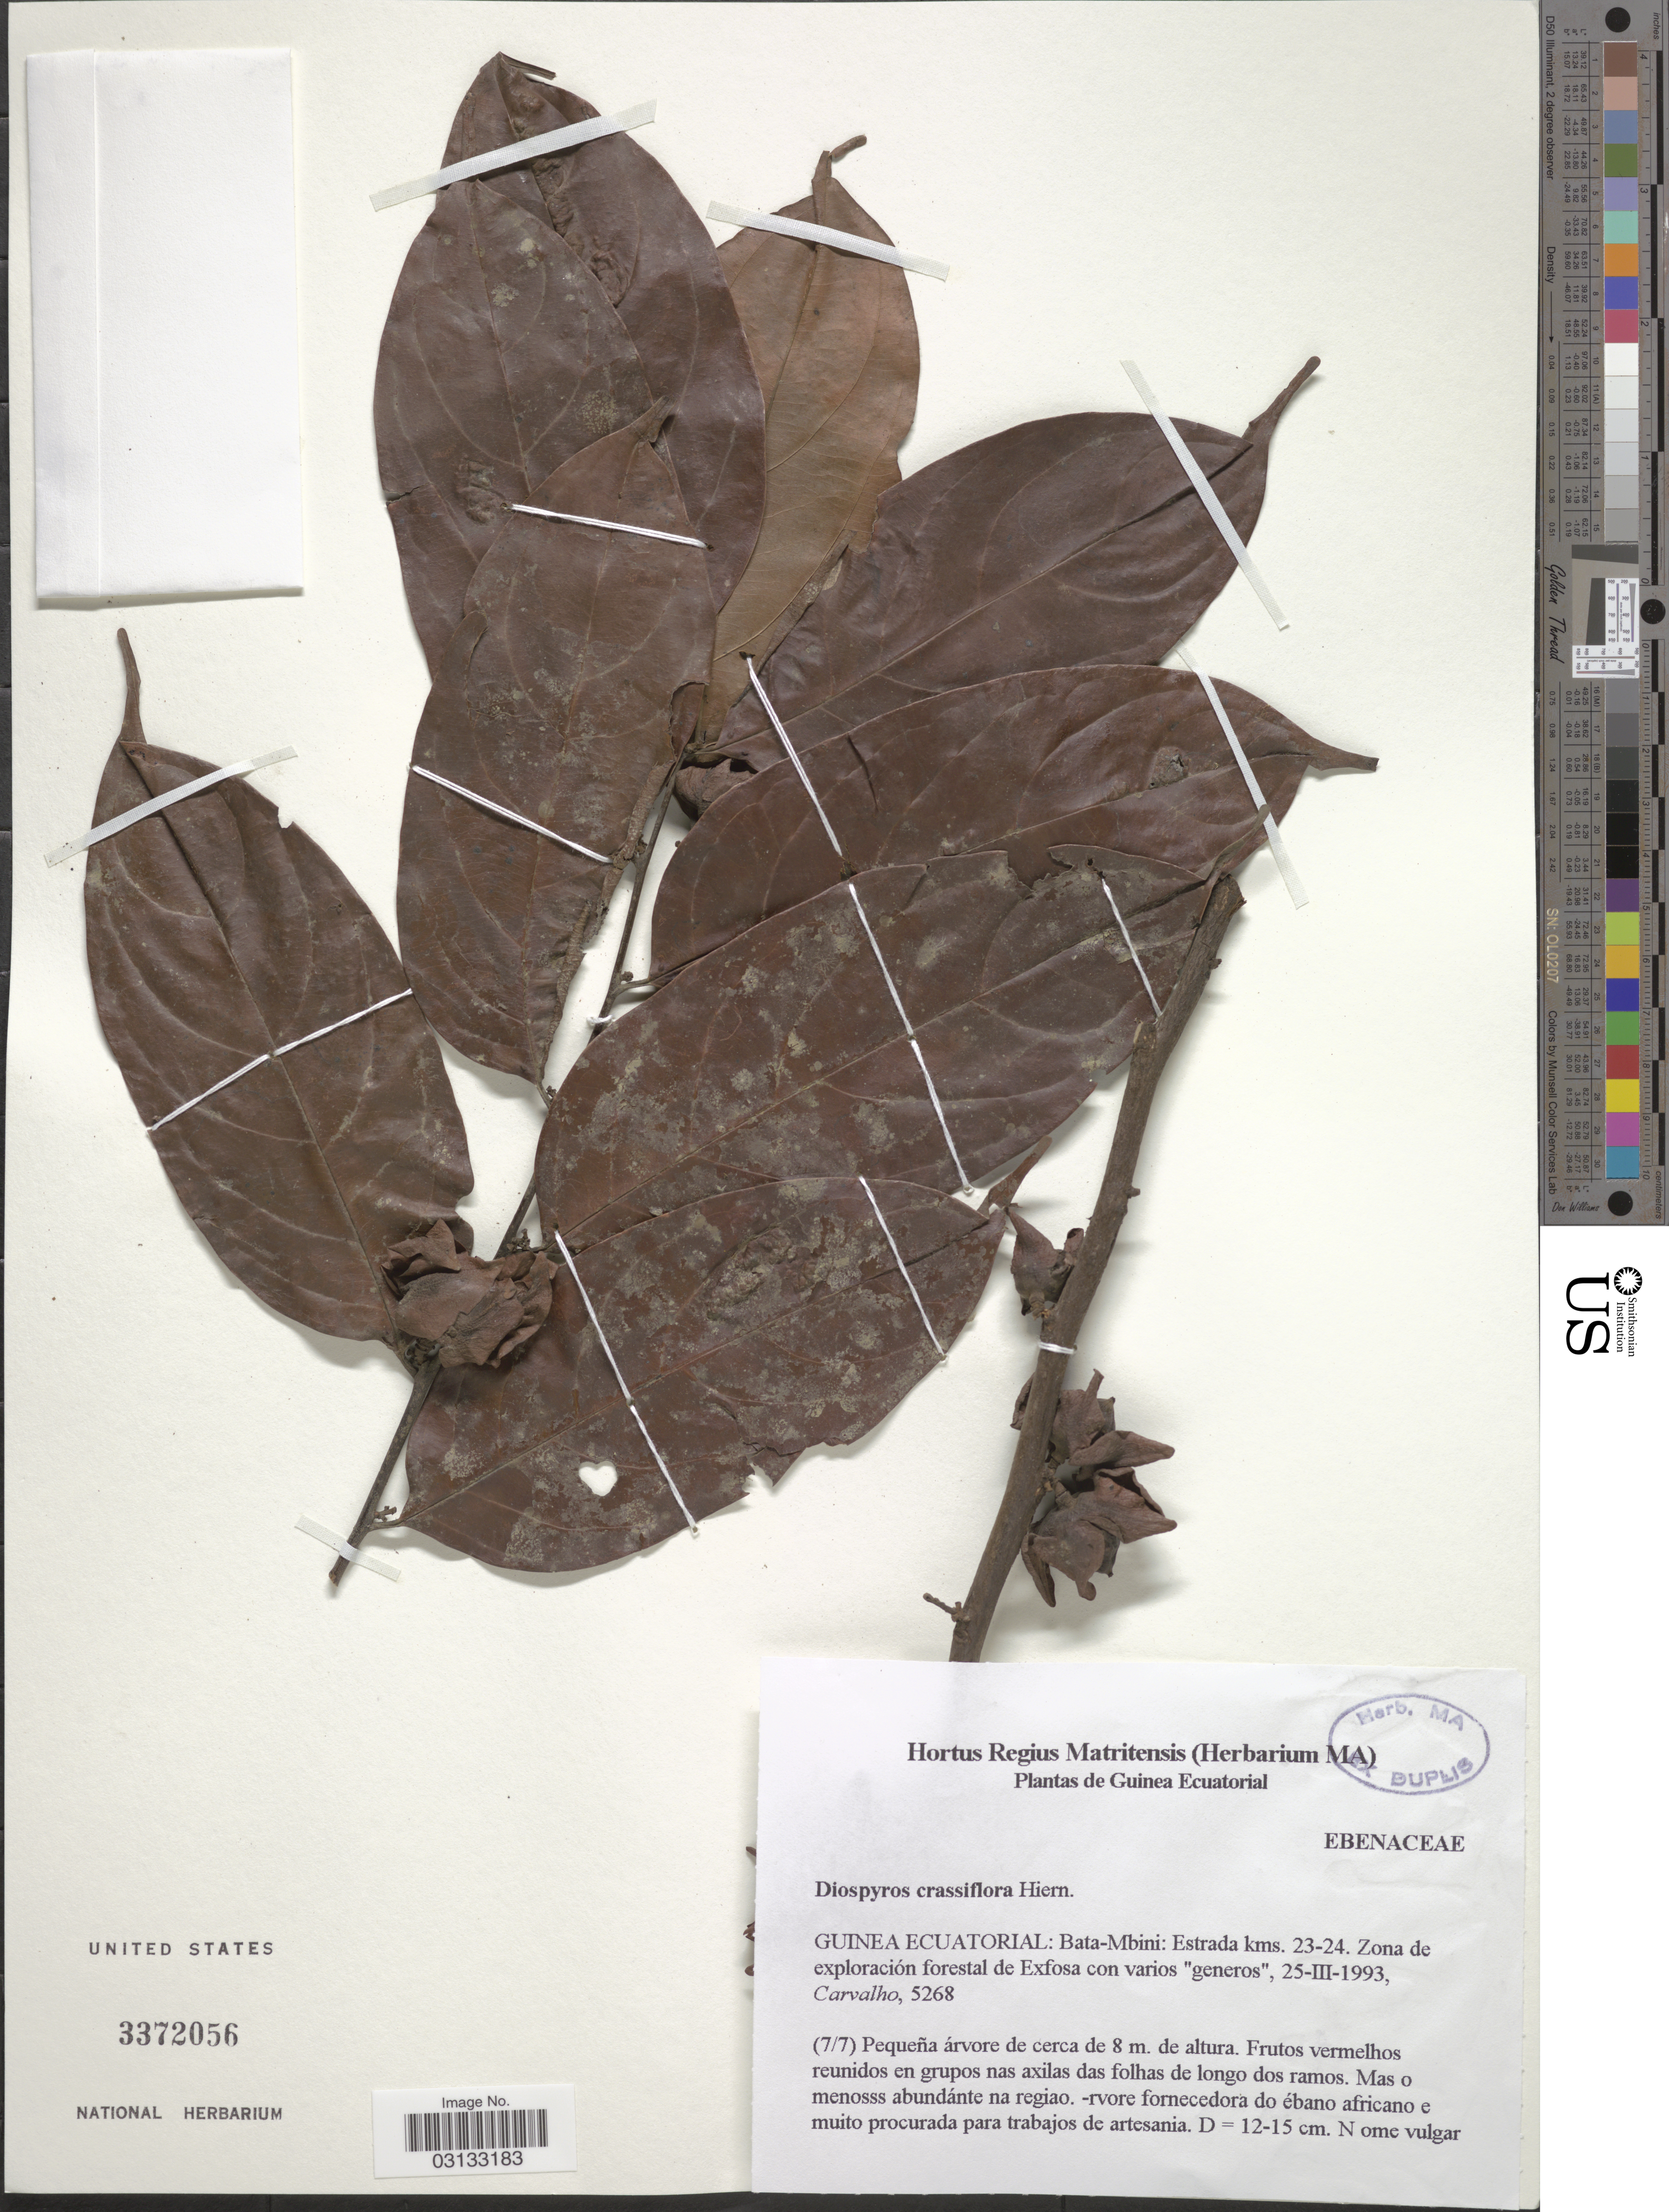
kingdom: Plantae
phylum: Tracheophyta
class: Magnoliopsida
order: Ericales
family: Ebenaceae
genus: Diospyros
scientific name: Diospyros crassiflora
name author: Hiern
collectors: Carvalho, --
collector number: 5268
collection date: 1993-03-25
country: Equatorial Guinea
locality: Guinea Ecuatorial: Bata-Mbini: Estrada kms. 23-24.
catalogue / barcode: US 3372056